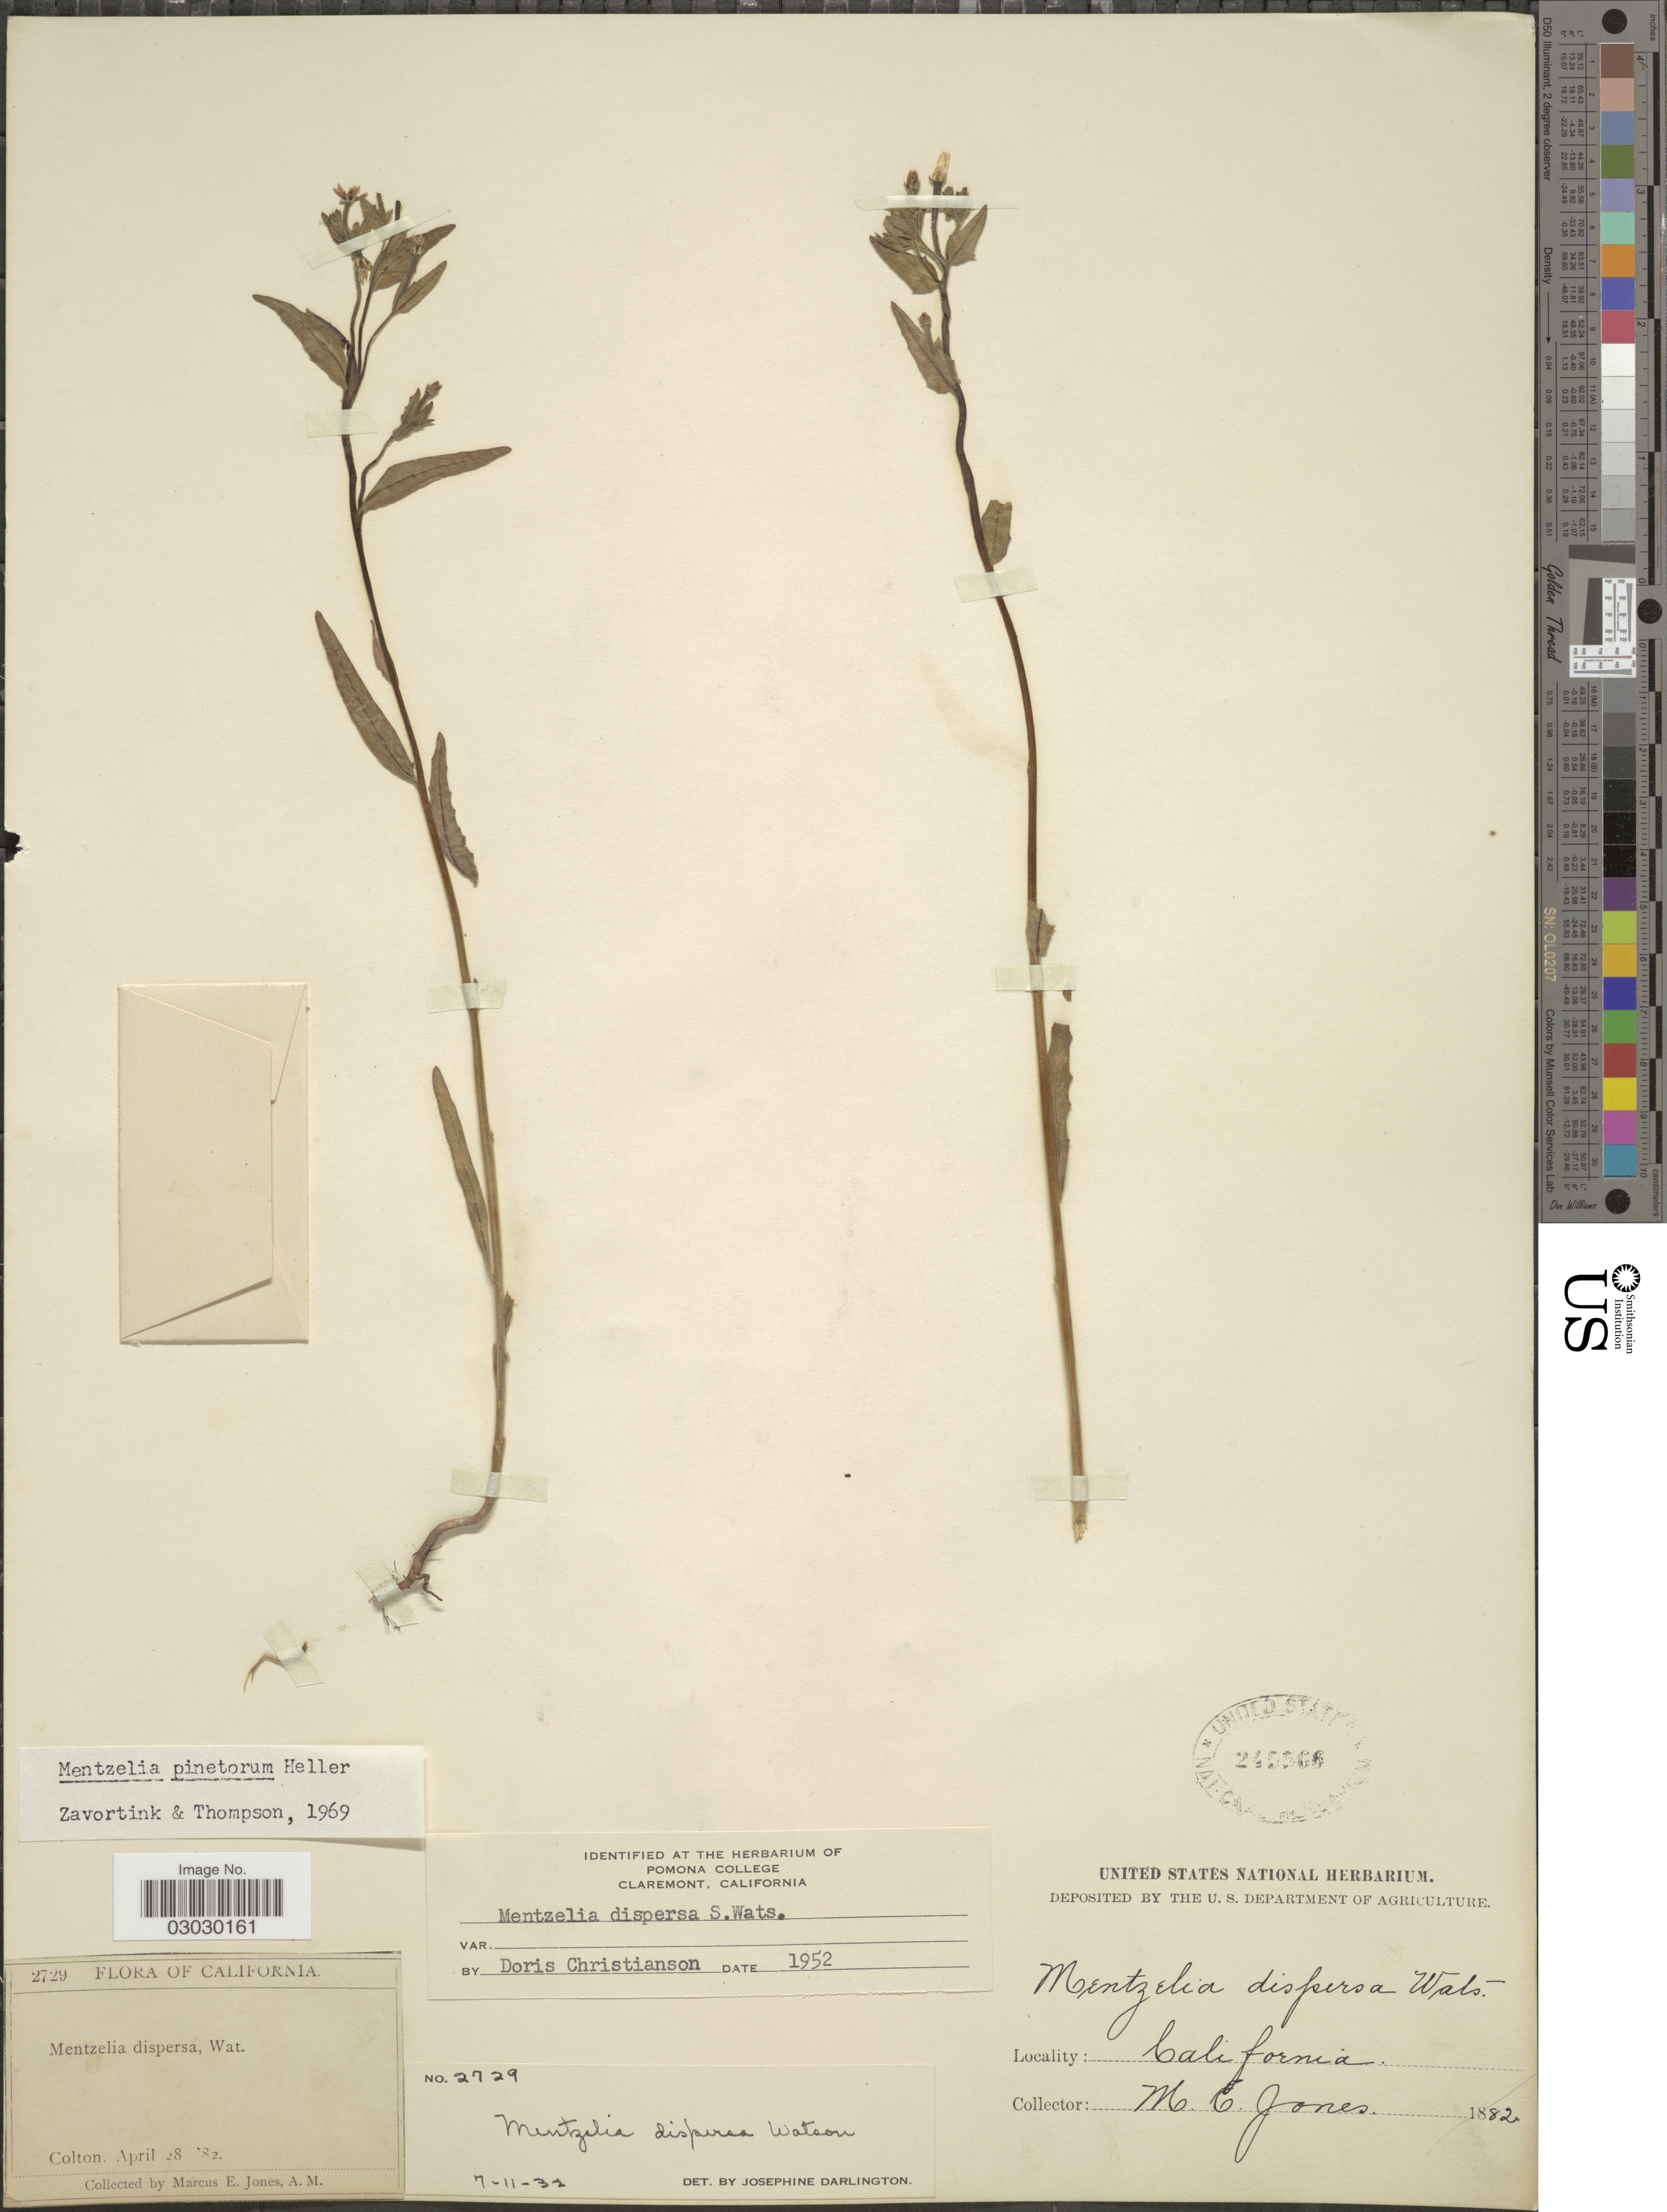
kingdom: Plantae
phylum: Tracheophyta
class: Magnoliopsida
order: Cornales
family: Loasaceae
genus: Mentzelia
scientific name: Mentzelia pinetorum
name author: A. Heller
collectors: M. E. Jones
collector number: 2729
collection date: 1882-04-28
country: United States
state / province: California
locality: Colton.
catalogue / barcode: US 245566